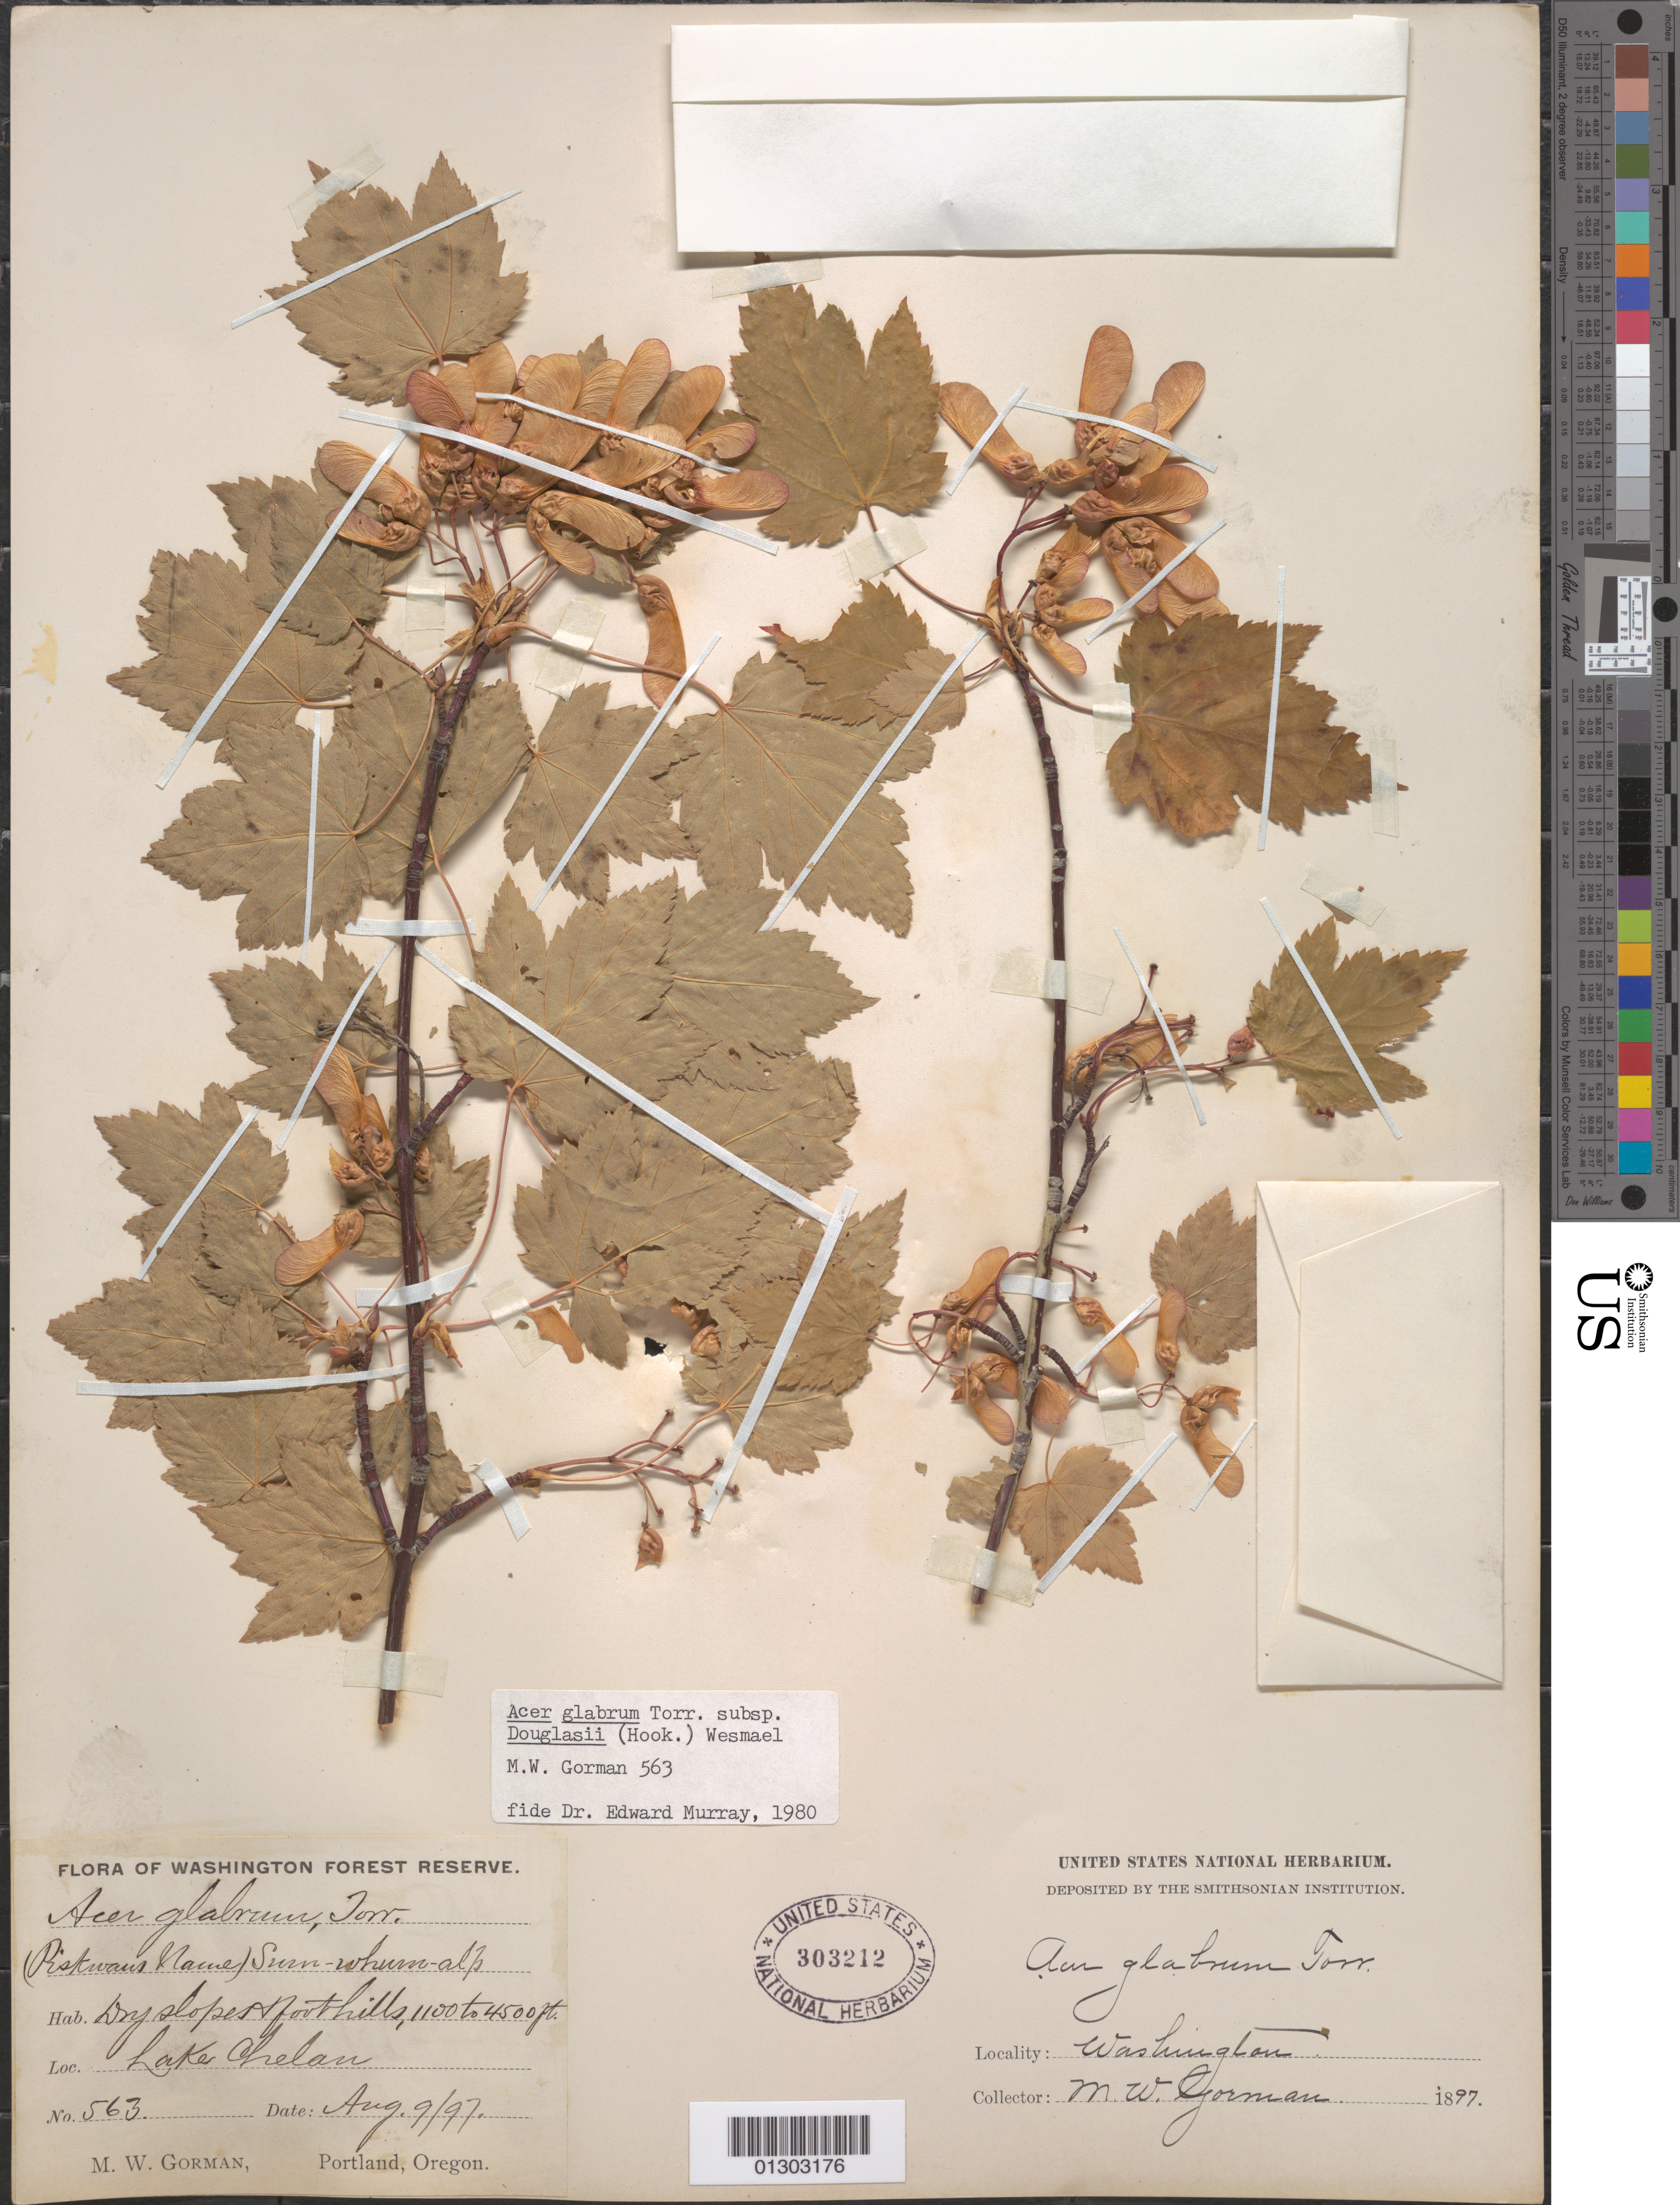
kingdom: Plantae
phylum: Tracheophyta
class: Magnoliopsida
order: Sapindales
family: Sapindaceae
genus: Acer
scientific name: Acer glabrum var. douglasii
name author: (Hook.) Dippel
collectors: M. W. Gorman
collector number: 563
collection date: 1897-08-09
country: United States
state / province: Washington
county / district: Chelan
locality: Lake Chelan.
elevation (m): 335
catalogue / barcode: US 303212